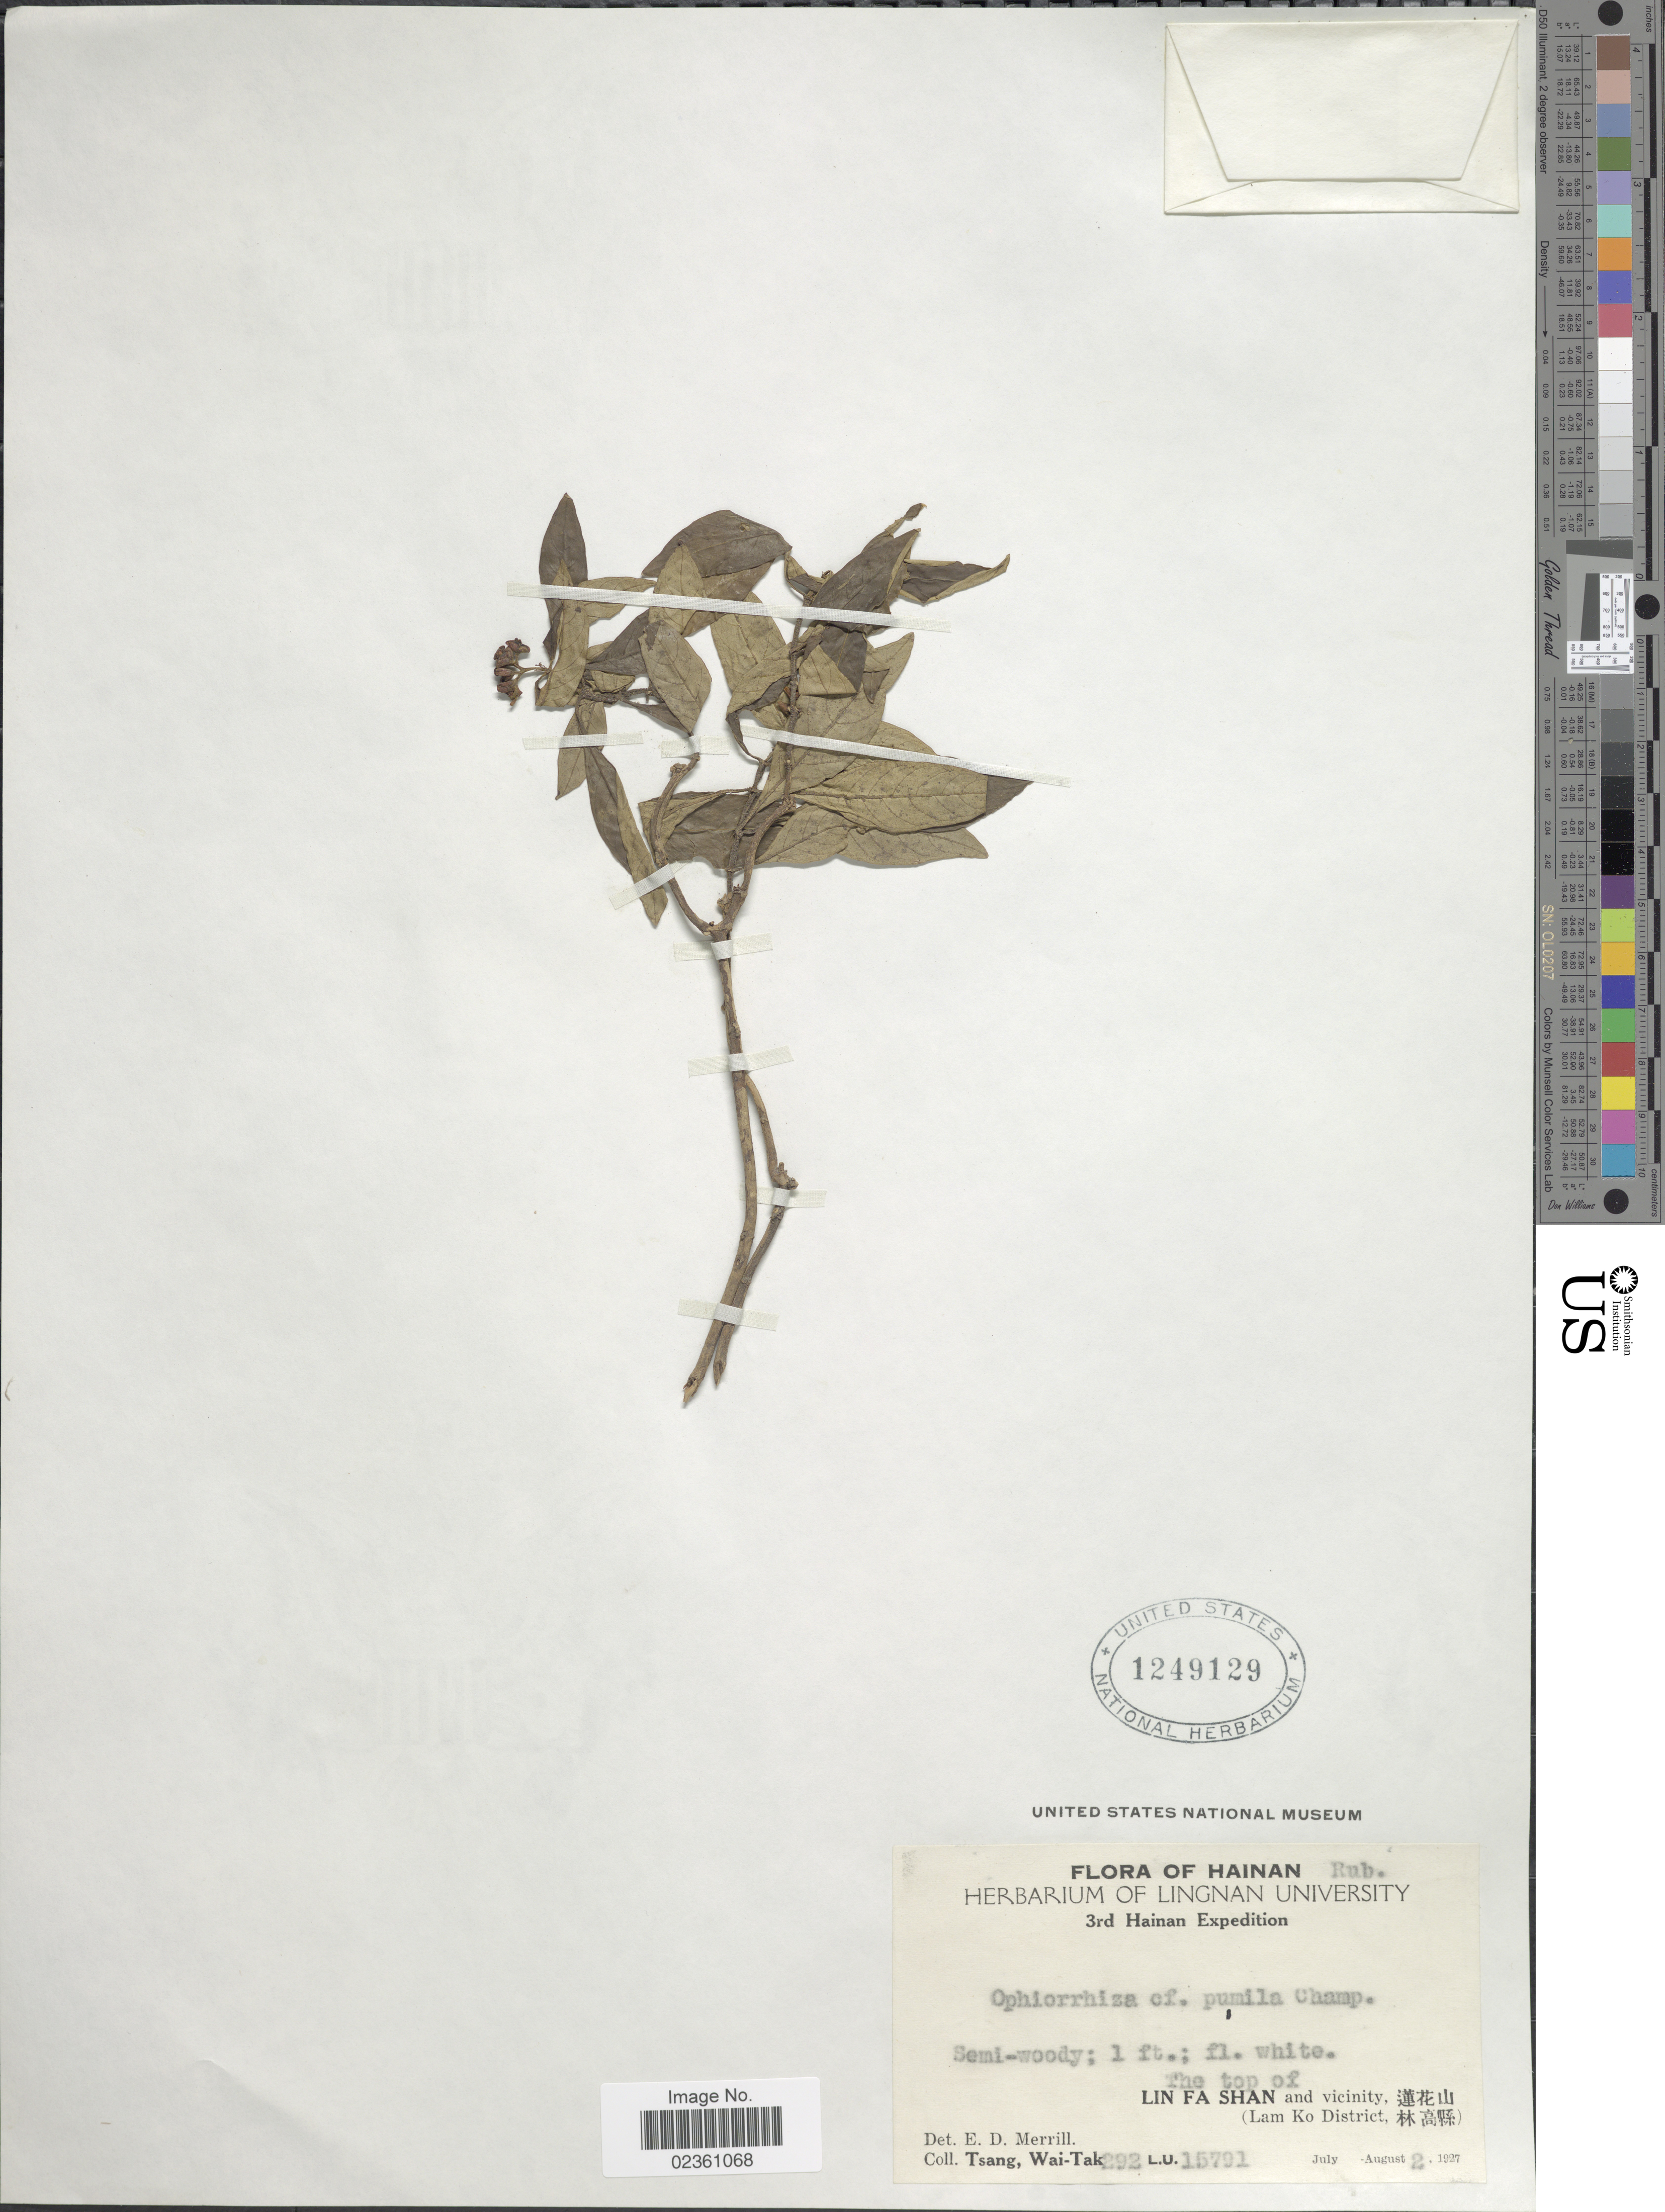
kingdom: Plantae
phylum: Tracheophyta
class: Magnoliopsida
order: Gentianales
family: Rubiaceae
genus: Ophiorrhiza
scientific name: Ophiorrhiza pumila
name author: Champ. ex Benth.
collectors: W. T. Tsang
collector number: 292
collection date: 1927-08-02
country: China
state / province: Hainan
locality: The top of Lin Fa Shan and vicinity, (Lam Ko District)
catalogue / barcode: US 1249129